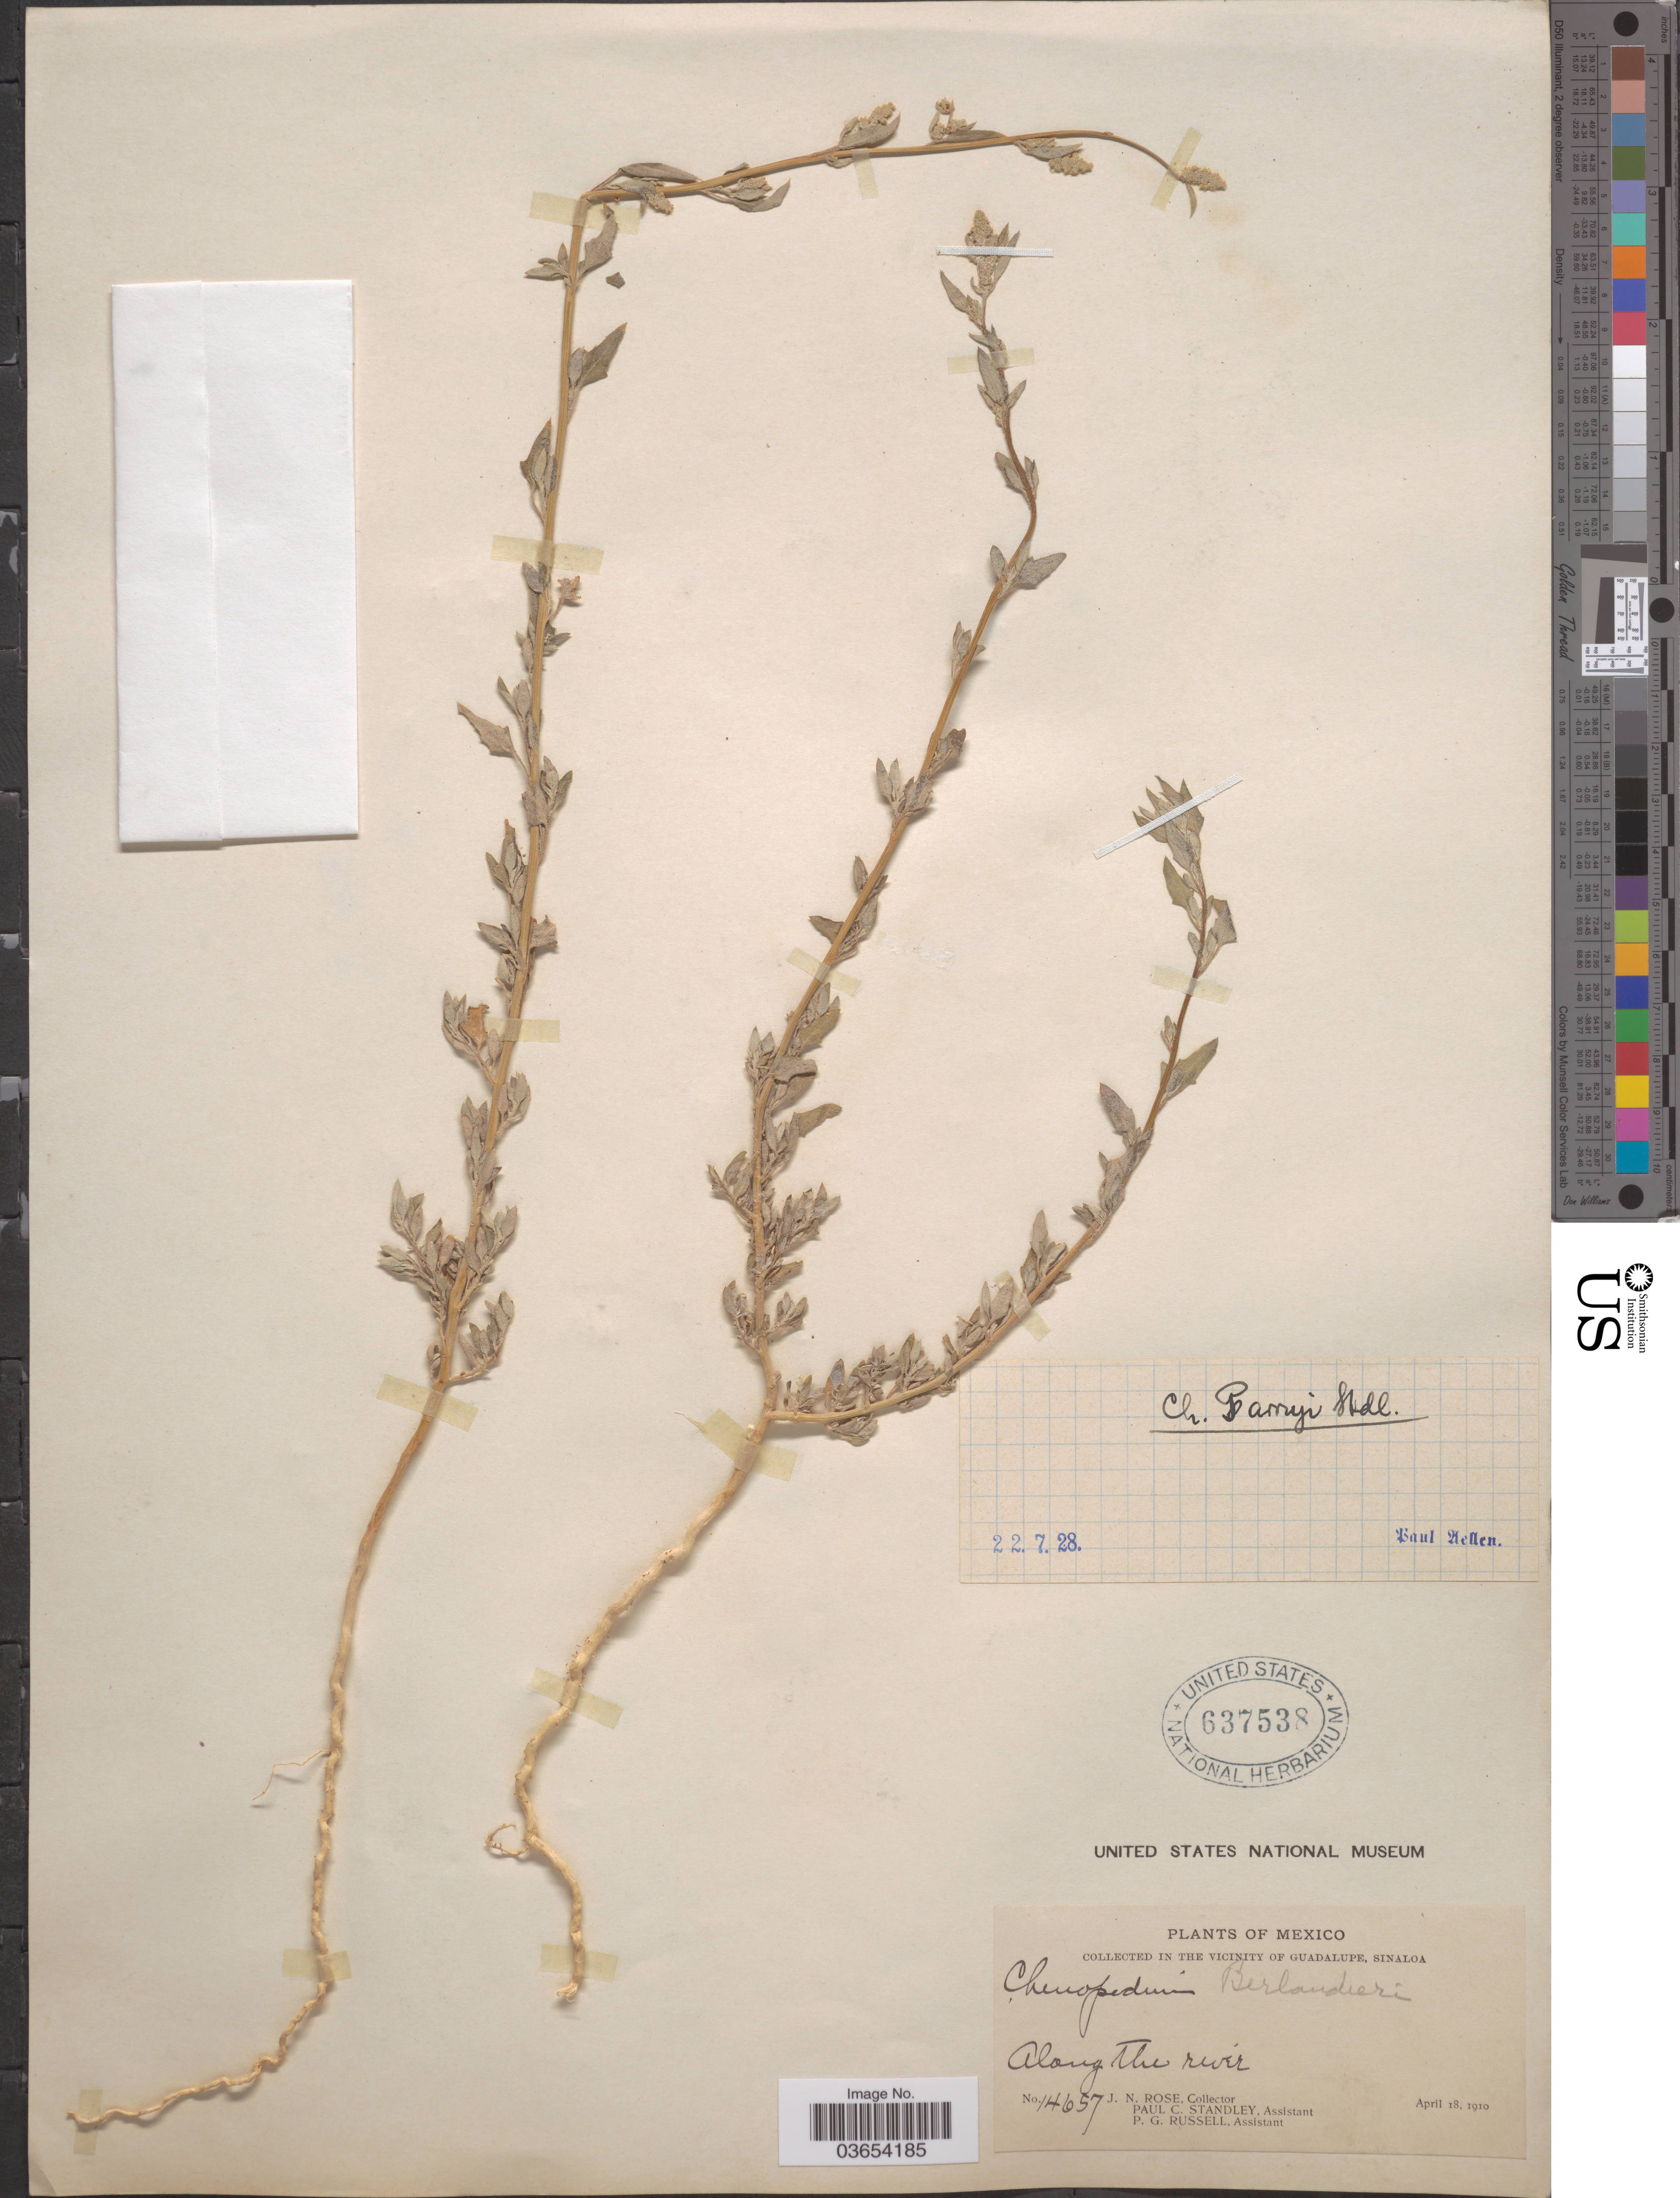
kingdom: Plantae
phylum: Tracheophyta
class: Magnoliopsida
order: Caryophyllales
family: Amaranthaceae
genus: Chenopodium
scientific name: Chenopodium berlandieri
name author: Moq.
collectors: J. N. Rose, P. C. Standley & P. G. Russell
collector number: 14657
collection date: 1910-04-18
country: Mexico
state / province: Sinaloa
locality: In the vicinity of Guadalupe.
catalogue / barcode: US 637538